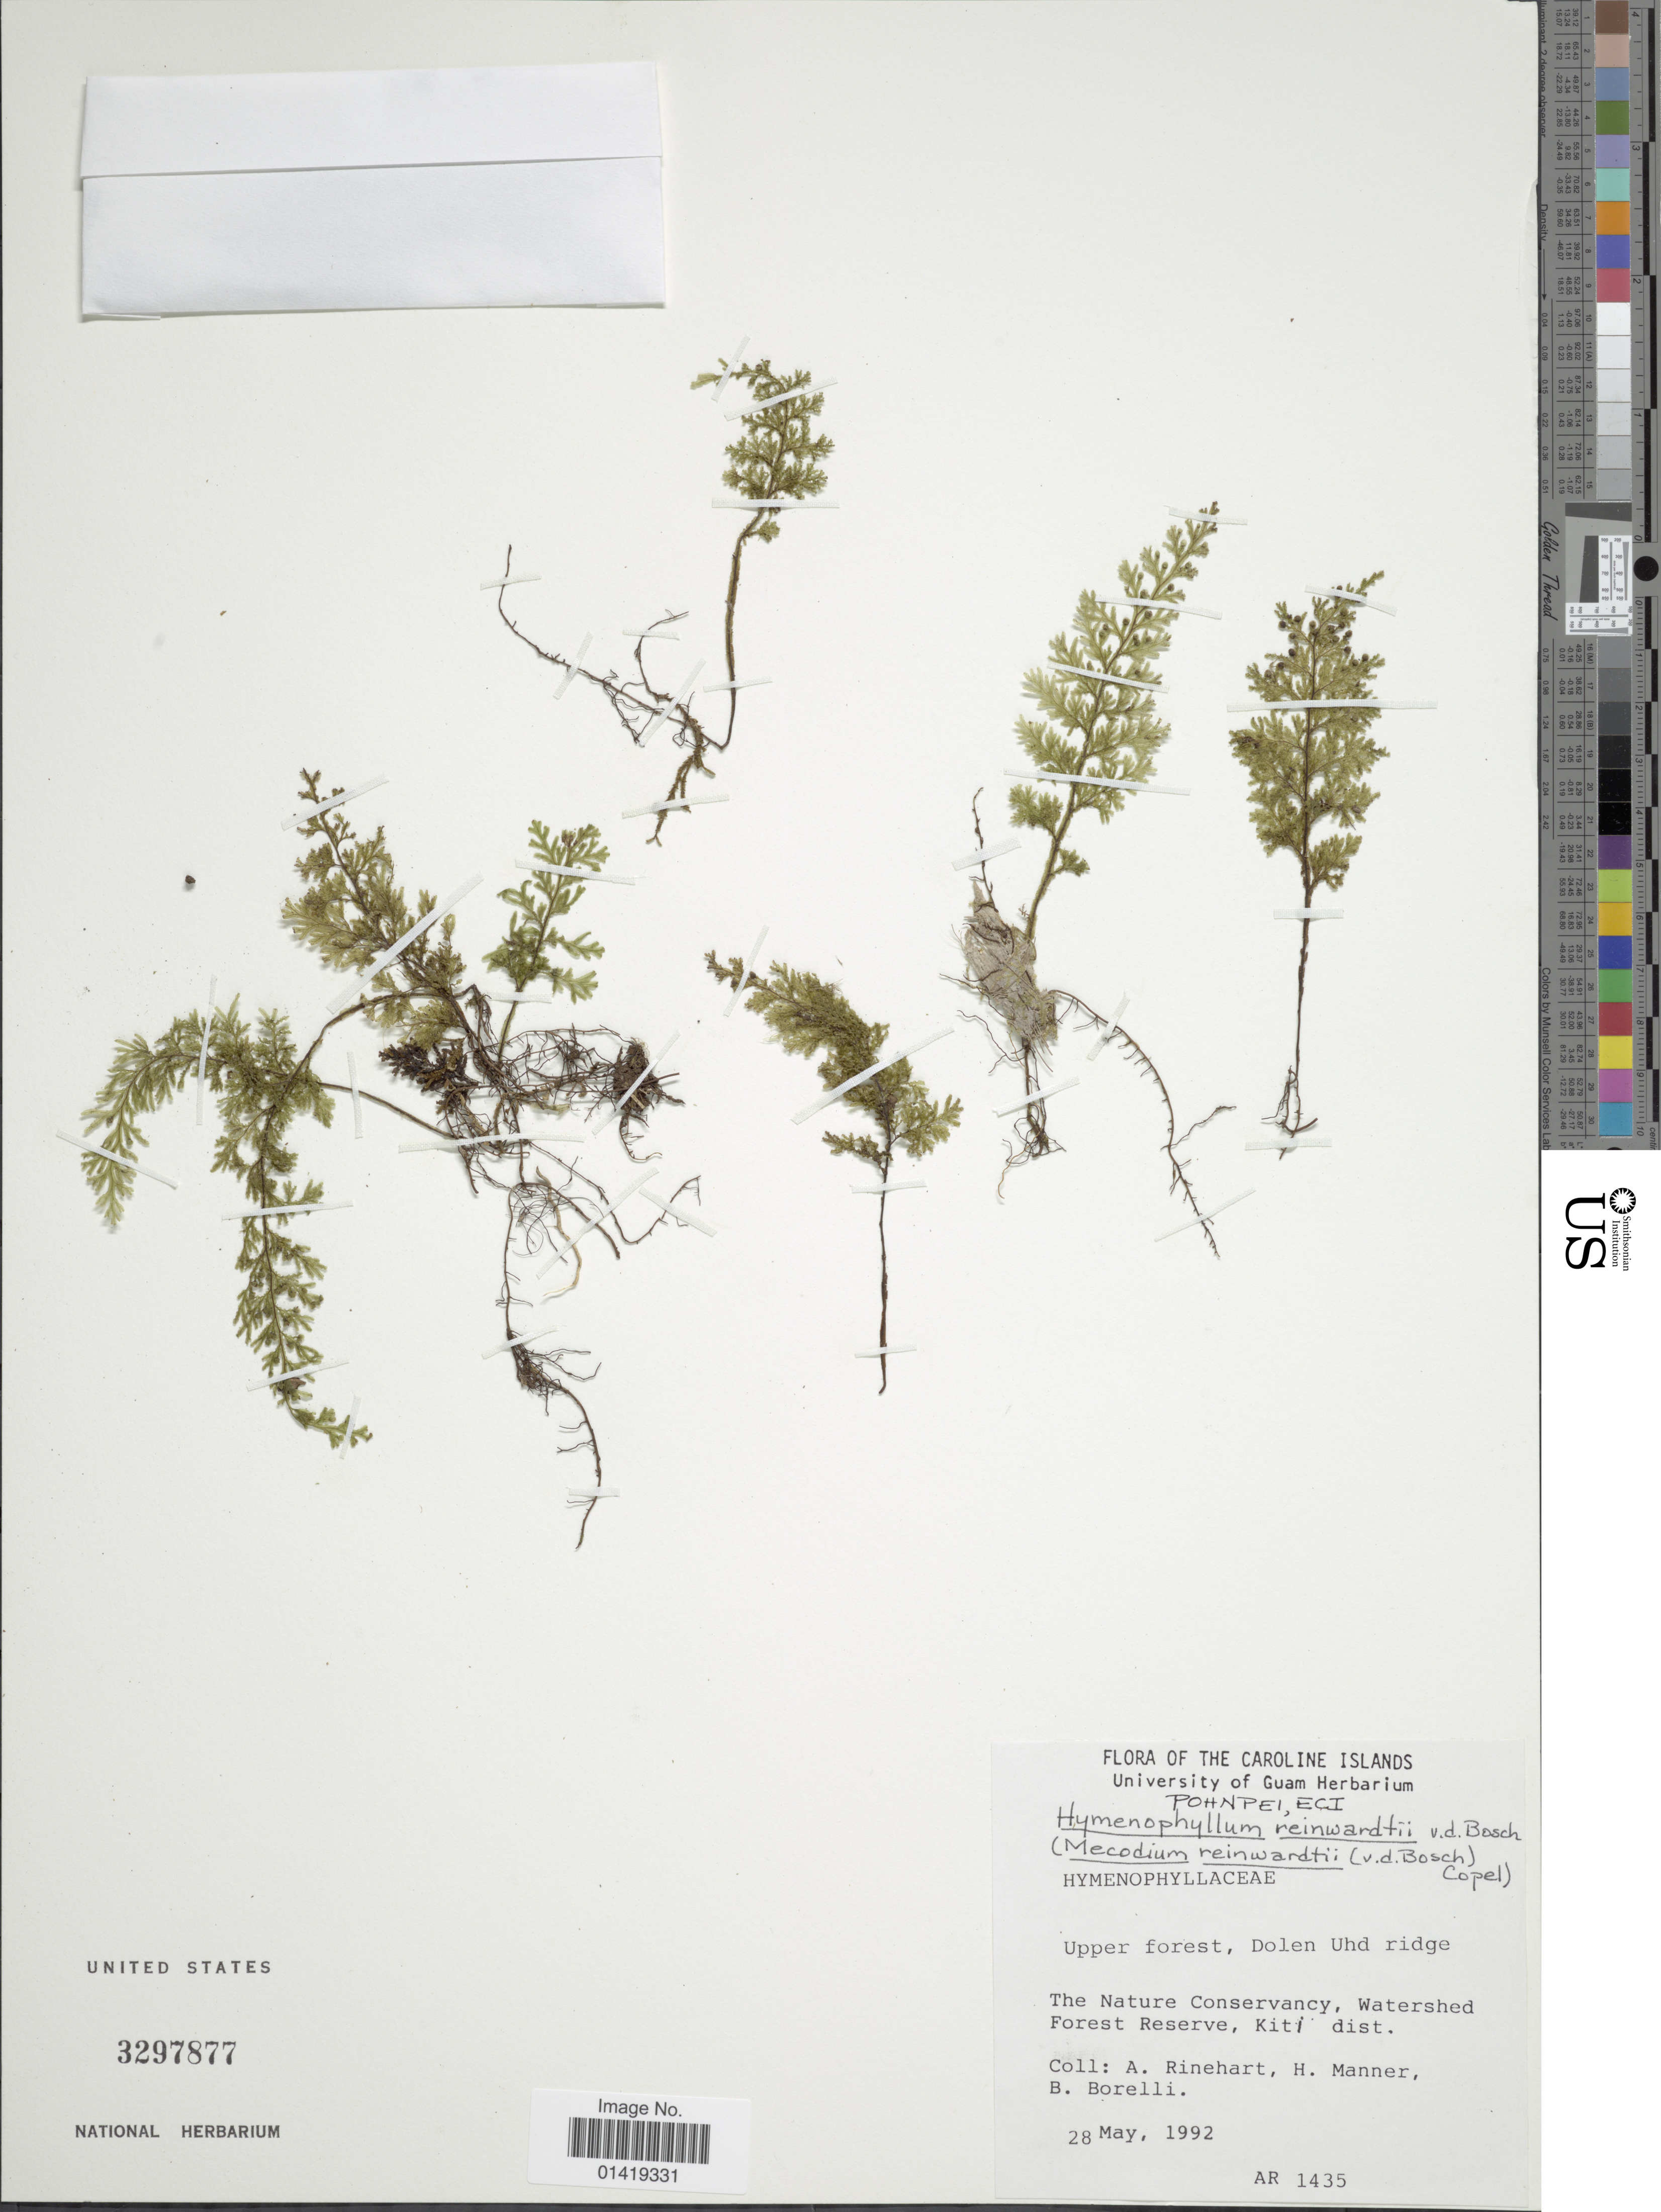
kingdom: Plantae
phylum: Tracheophyta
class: Polypodiopsida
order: Hymenophyllales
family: Hymenophyllaceae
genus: Hymenophyllum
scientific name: Hymenophyllum reinwardtii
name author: Bosch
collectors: A. Rinehart, H. Manner & B. Borelli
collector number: AR1435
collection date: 1992-05-28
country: Micronesia, Federated States of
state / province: Pohnpei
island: Pohnpei [Ponape]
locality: The Caroline Islands Pohnpei Eci upper forest Dolen Uhd ridge the nature conservancy watershed forest reserve Kiti dist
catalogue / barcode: US 3297877